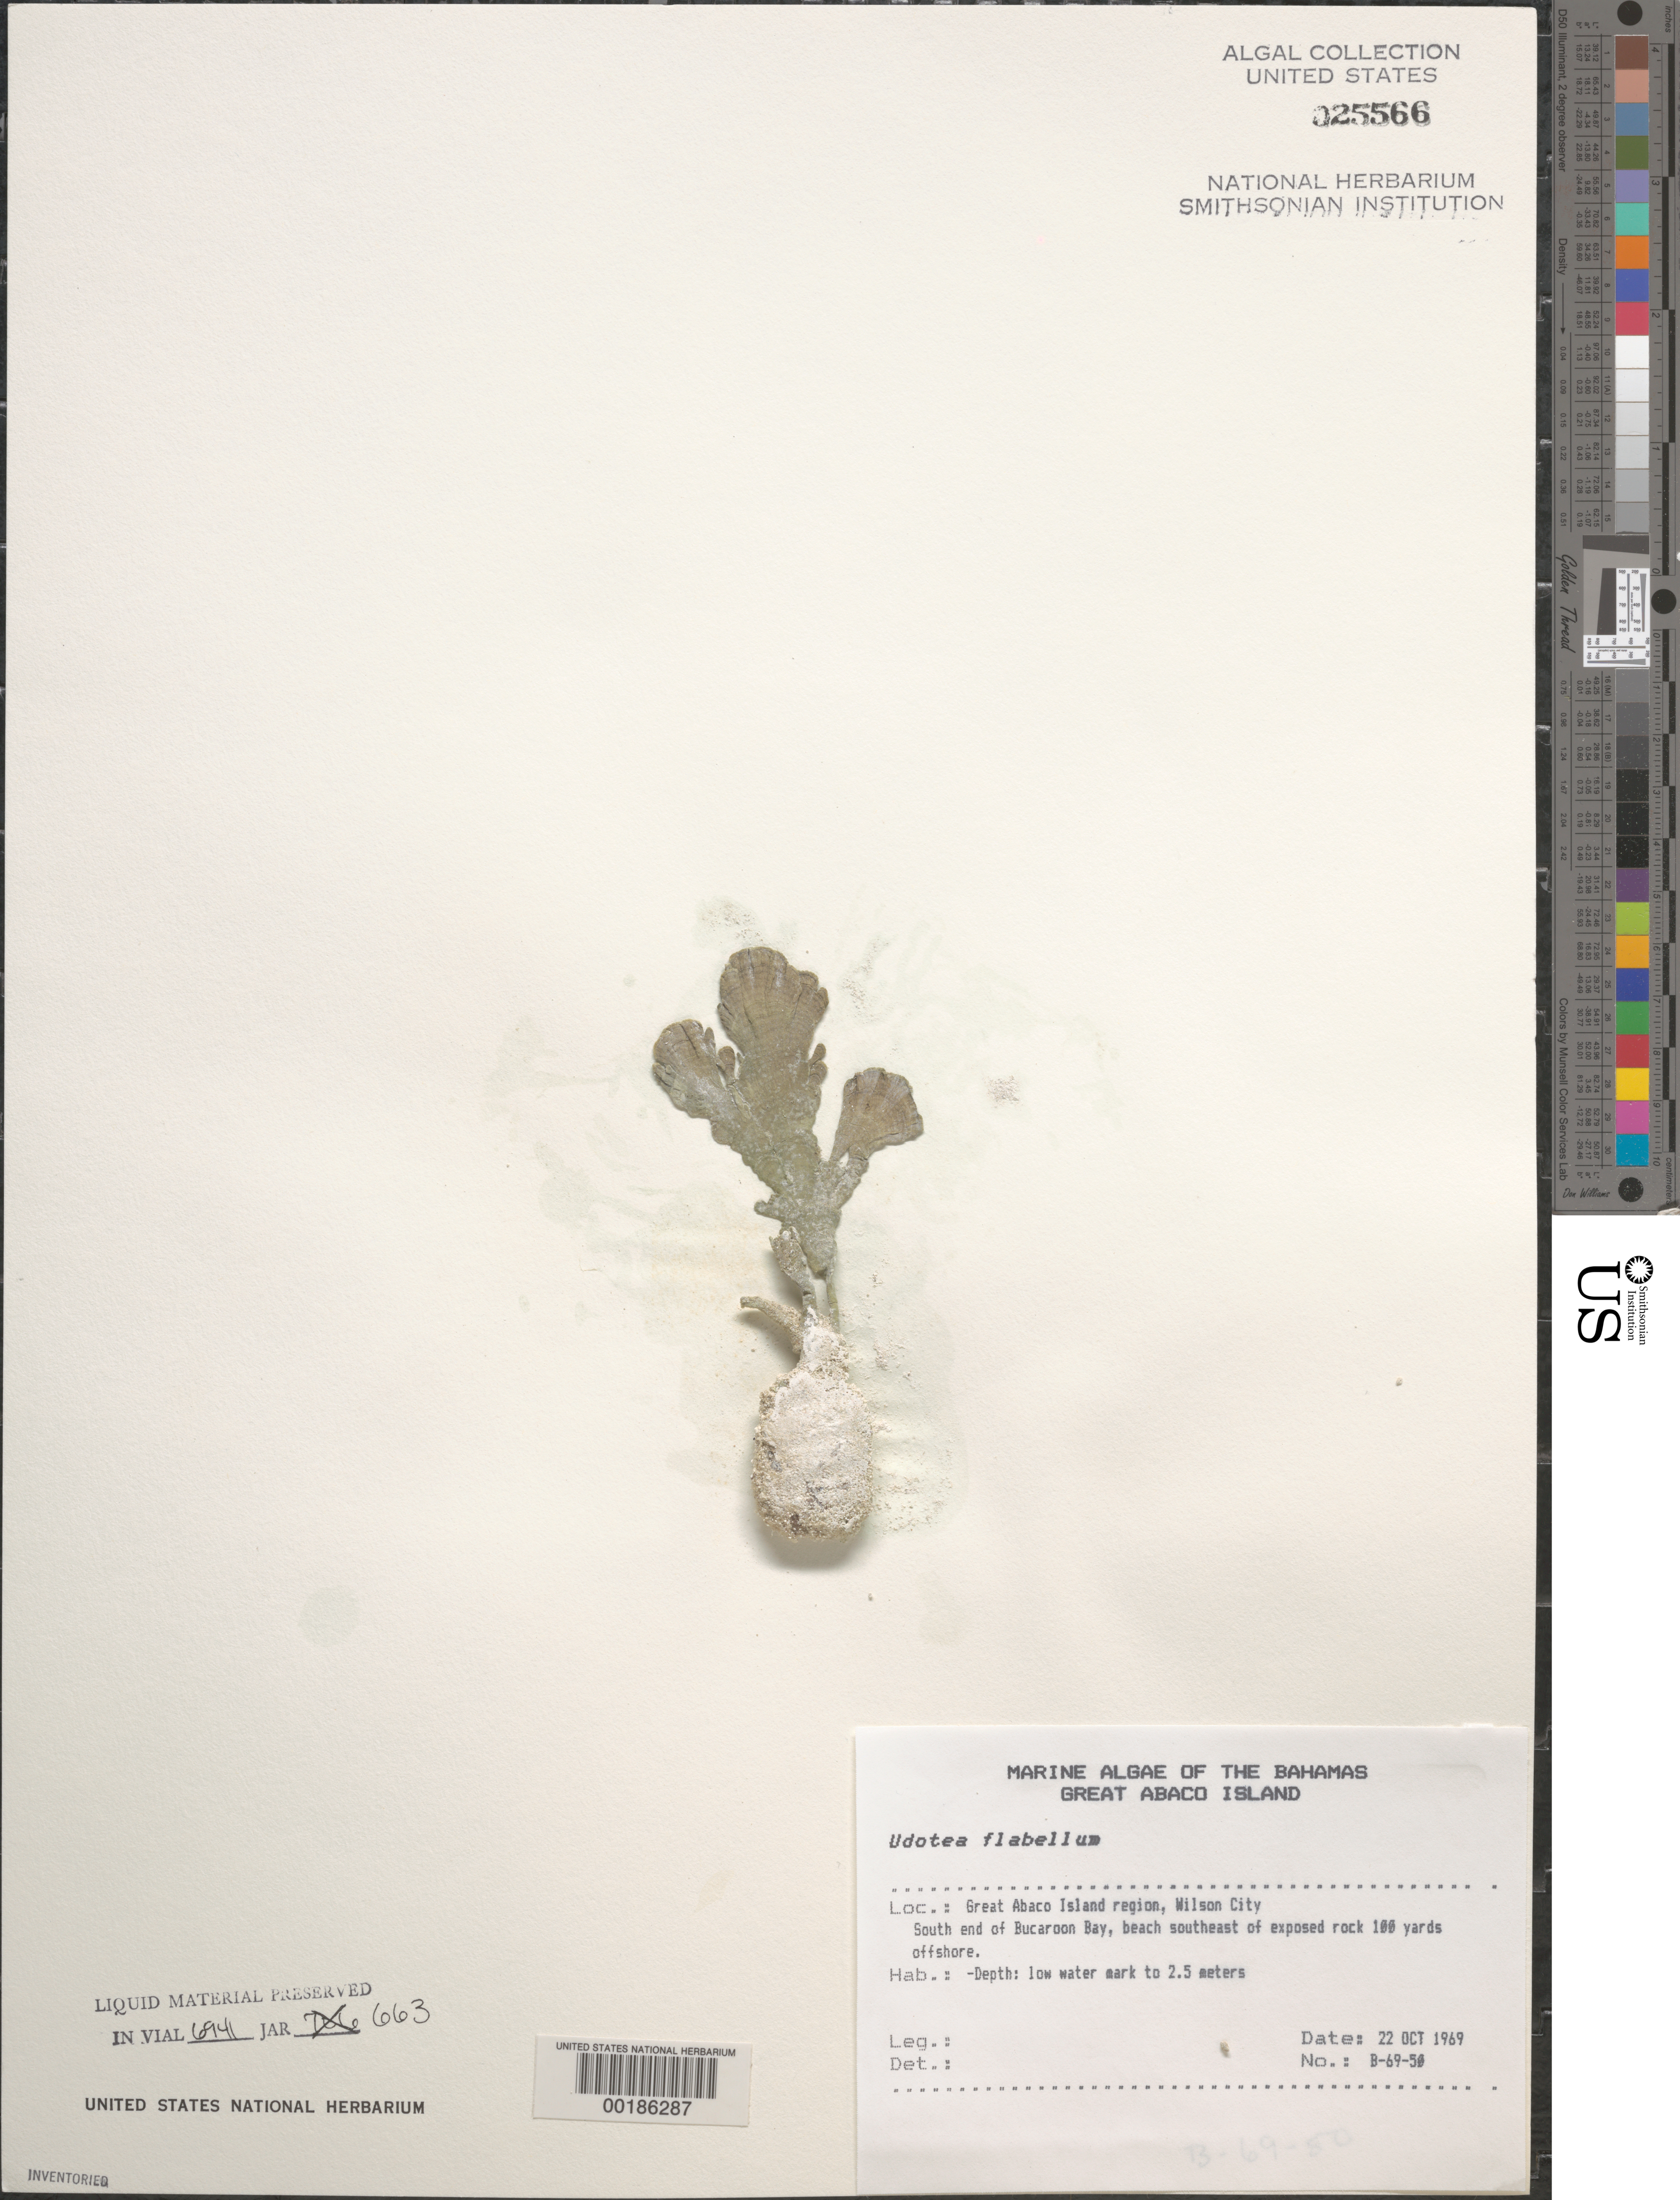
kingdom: Plantae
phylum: Chlorophyta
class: Ulvophyceae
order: Bryopsidales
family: Udoteaceae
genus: Udotea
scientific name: Udotea flabellum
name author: (J. Ellis & Sol.) M. Howe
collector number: B-69-50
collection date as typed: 22 Oct 1969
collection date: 1969-10-22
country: Bahamas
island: Great Abaco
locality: Wilson City, Buckaroon Bay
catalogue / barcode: US 25566